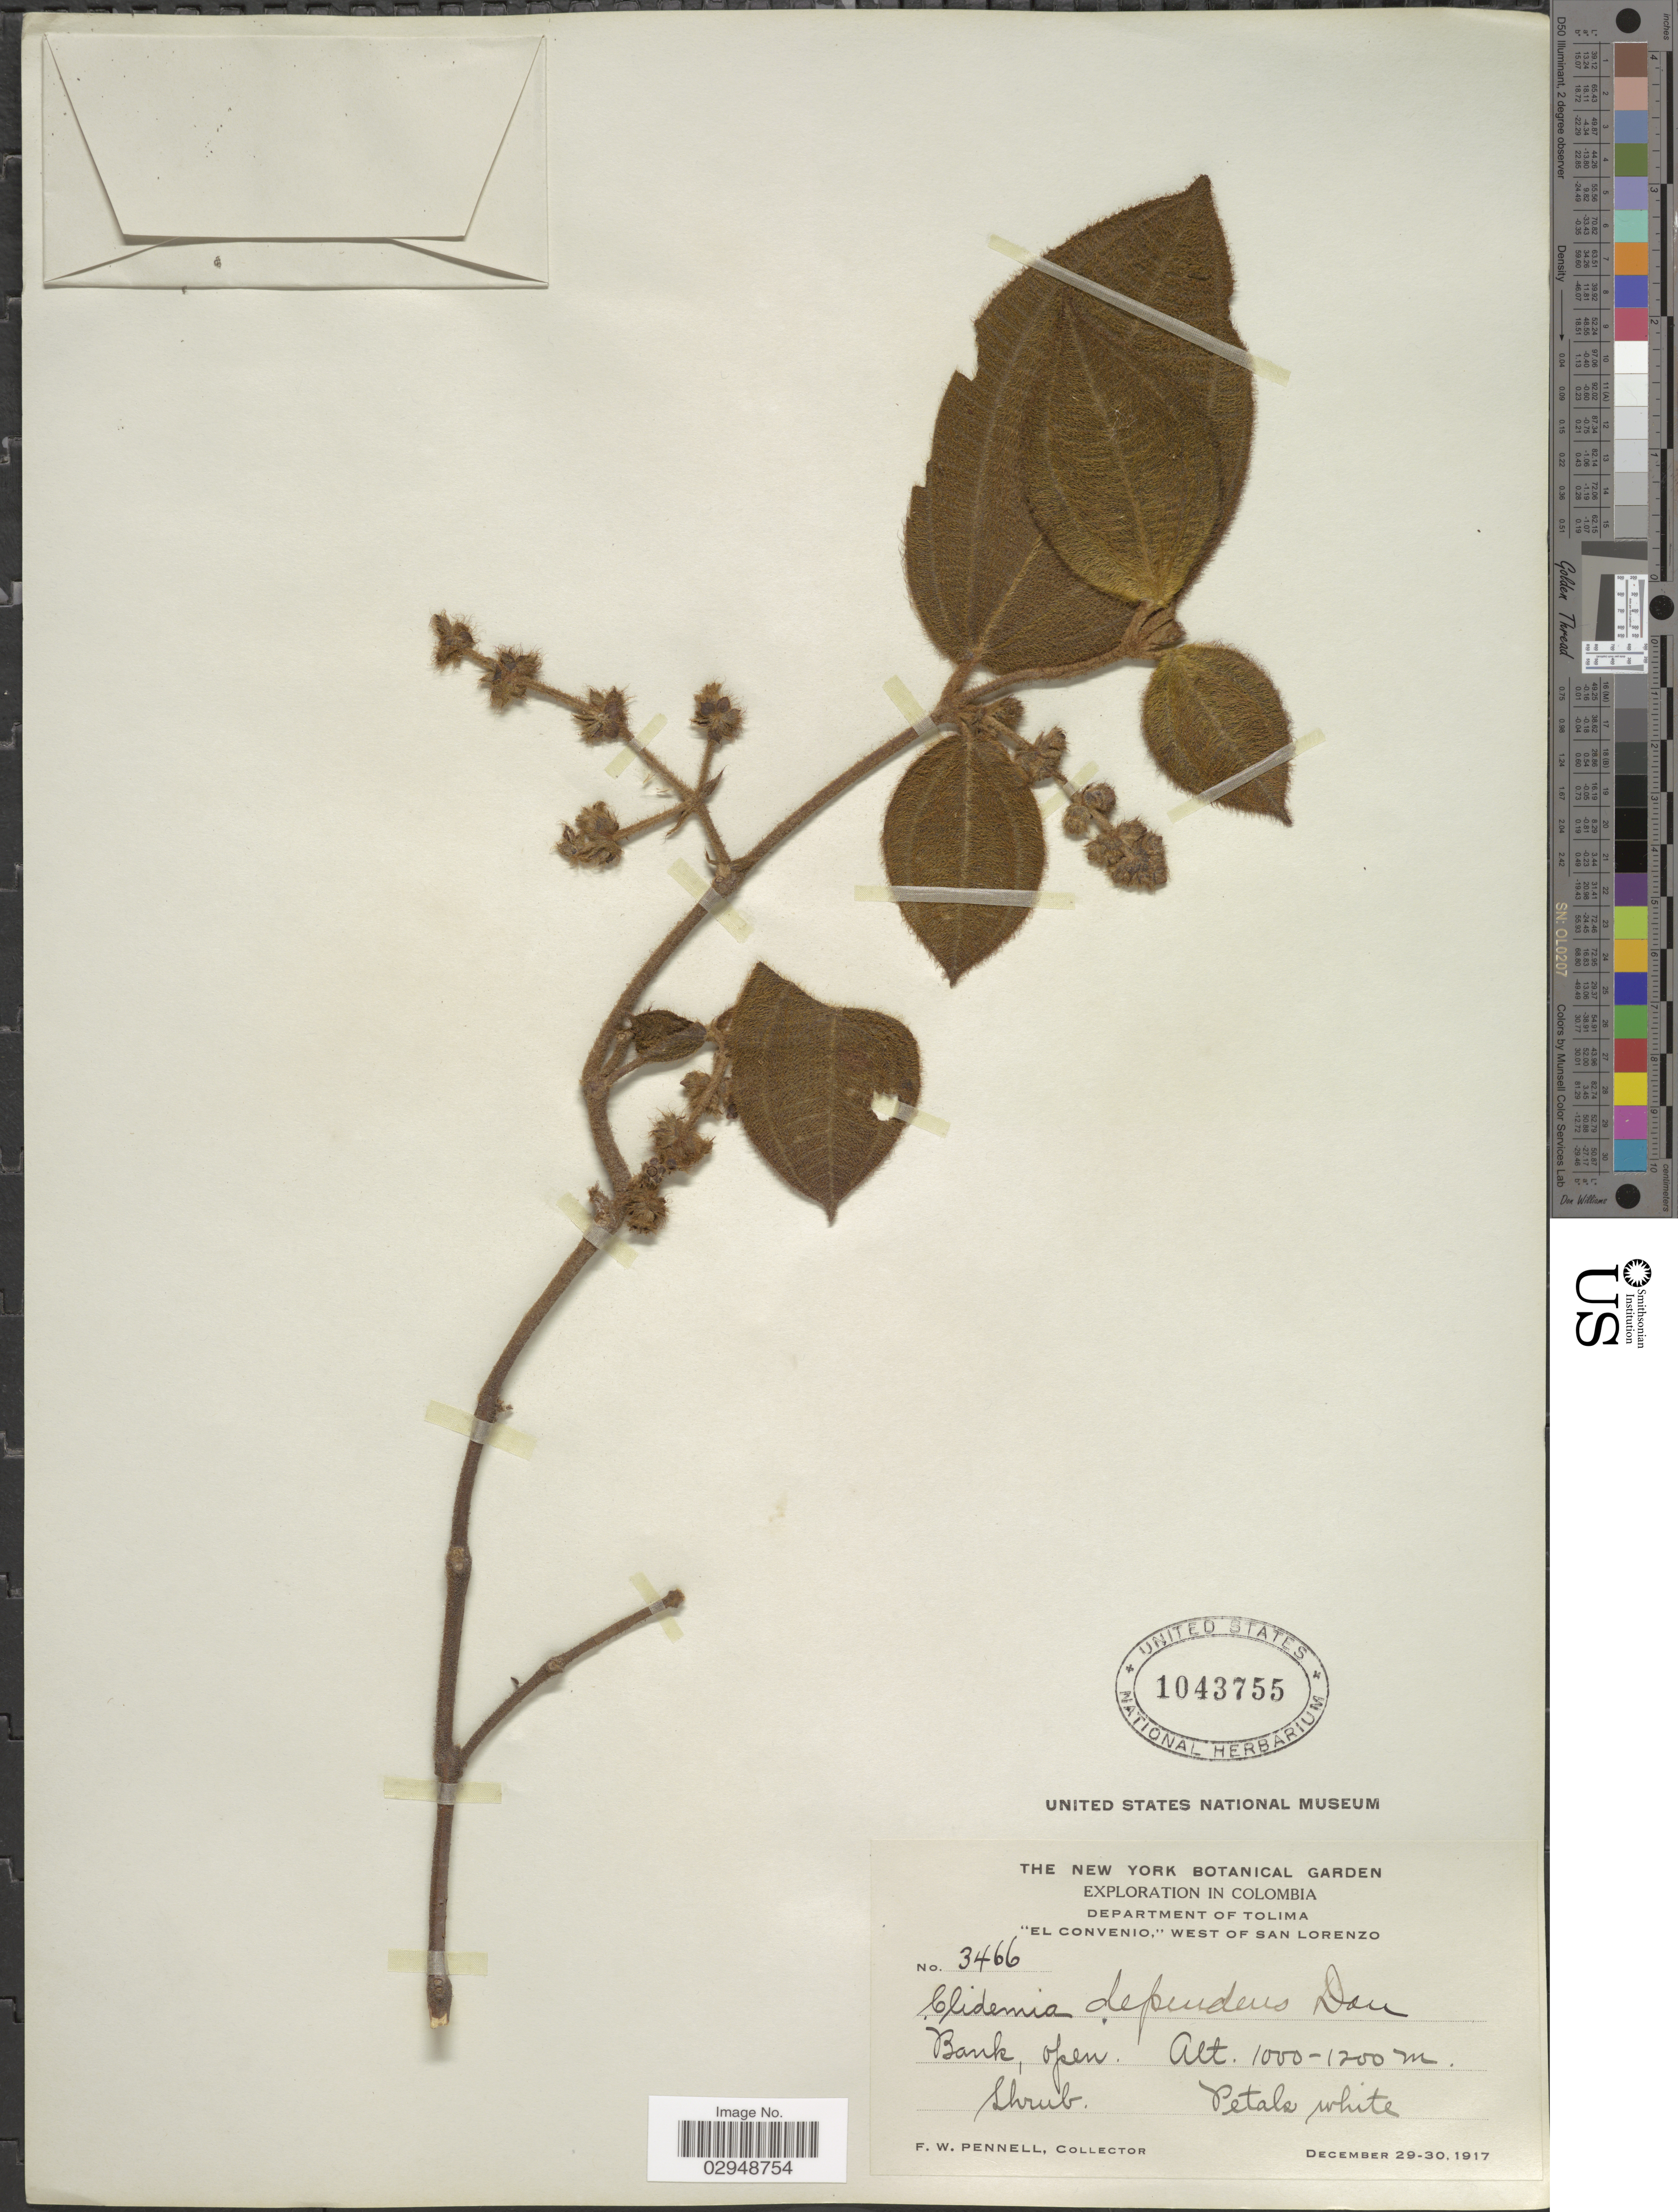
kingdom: Plantae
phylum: Tracheophyta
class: Magnoliopsida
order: Myrtales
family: Melastomataceae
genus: Clidemia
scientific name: Clidemia capitellata var. dependens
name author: (Pav. & D. Don) J.F. Macbr.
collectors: F. W. Pennell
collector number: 3466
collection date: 1917-12-29/1917-12-30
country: Colombia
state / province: Tolima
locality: Department of Tolima. "El Convenio", West of San Lorenzo.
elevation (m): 1000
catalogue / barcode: US 1043755